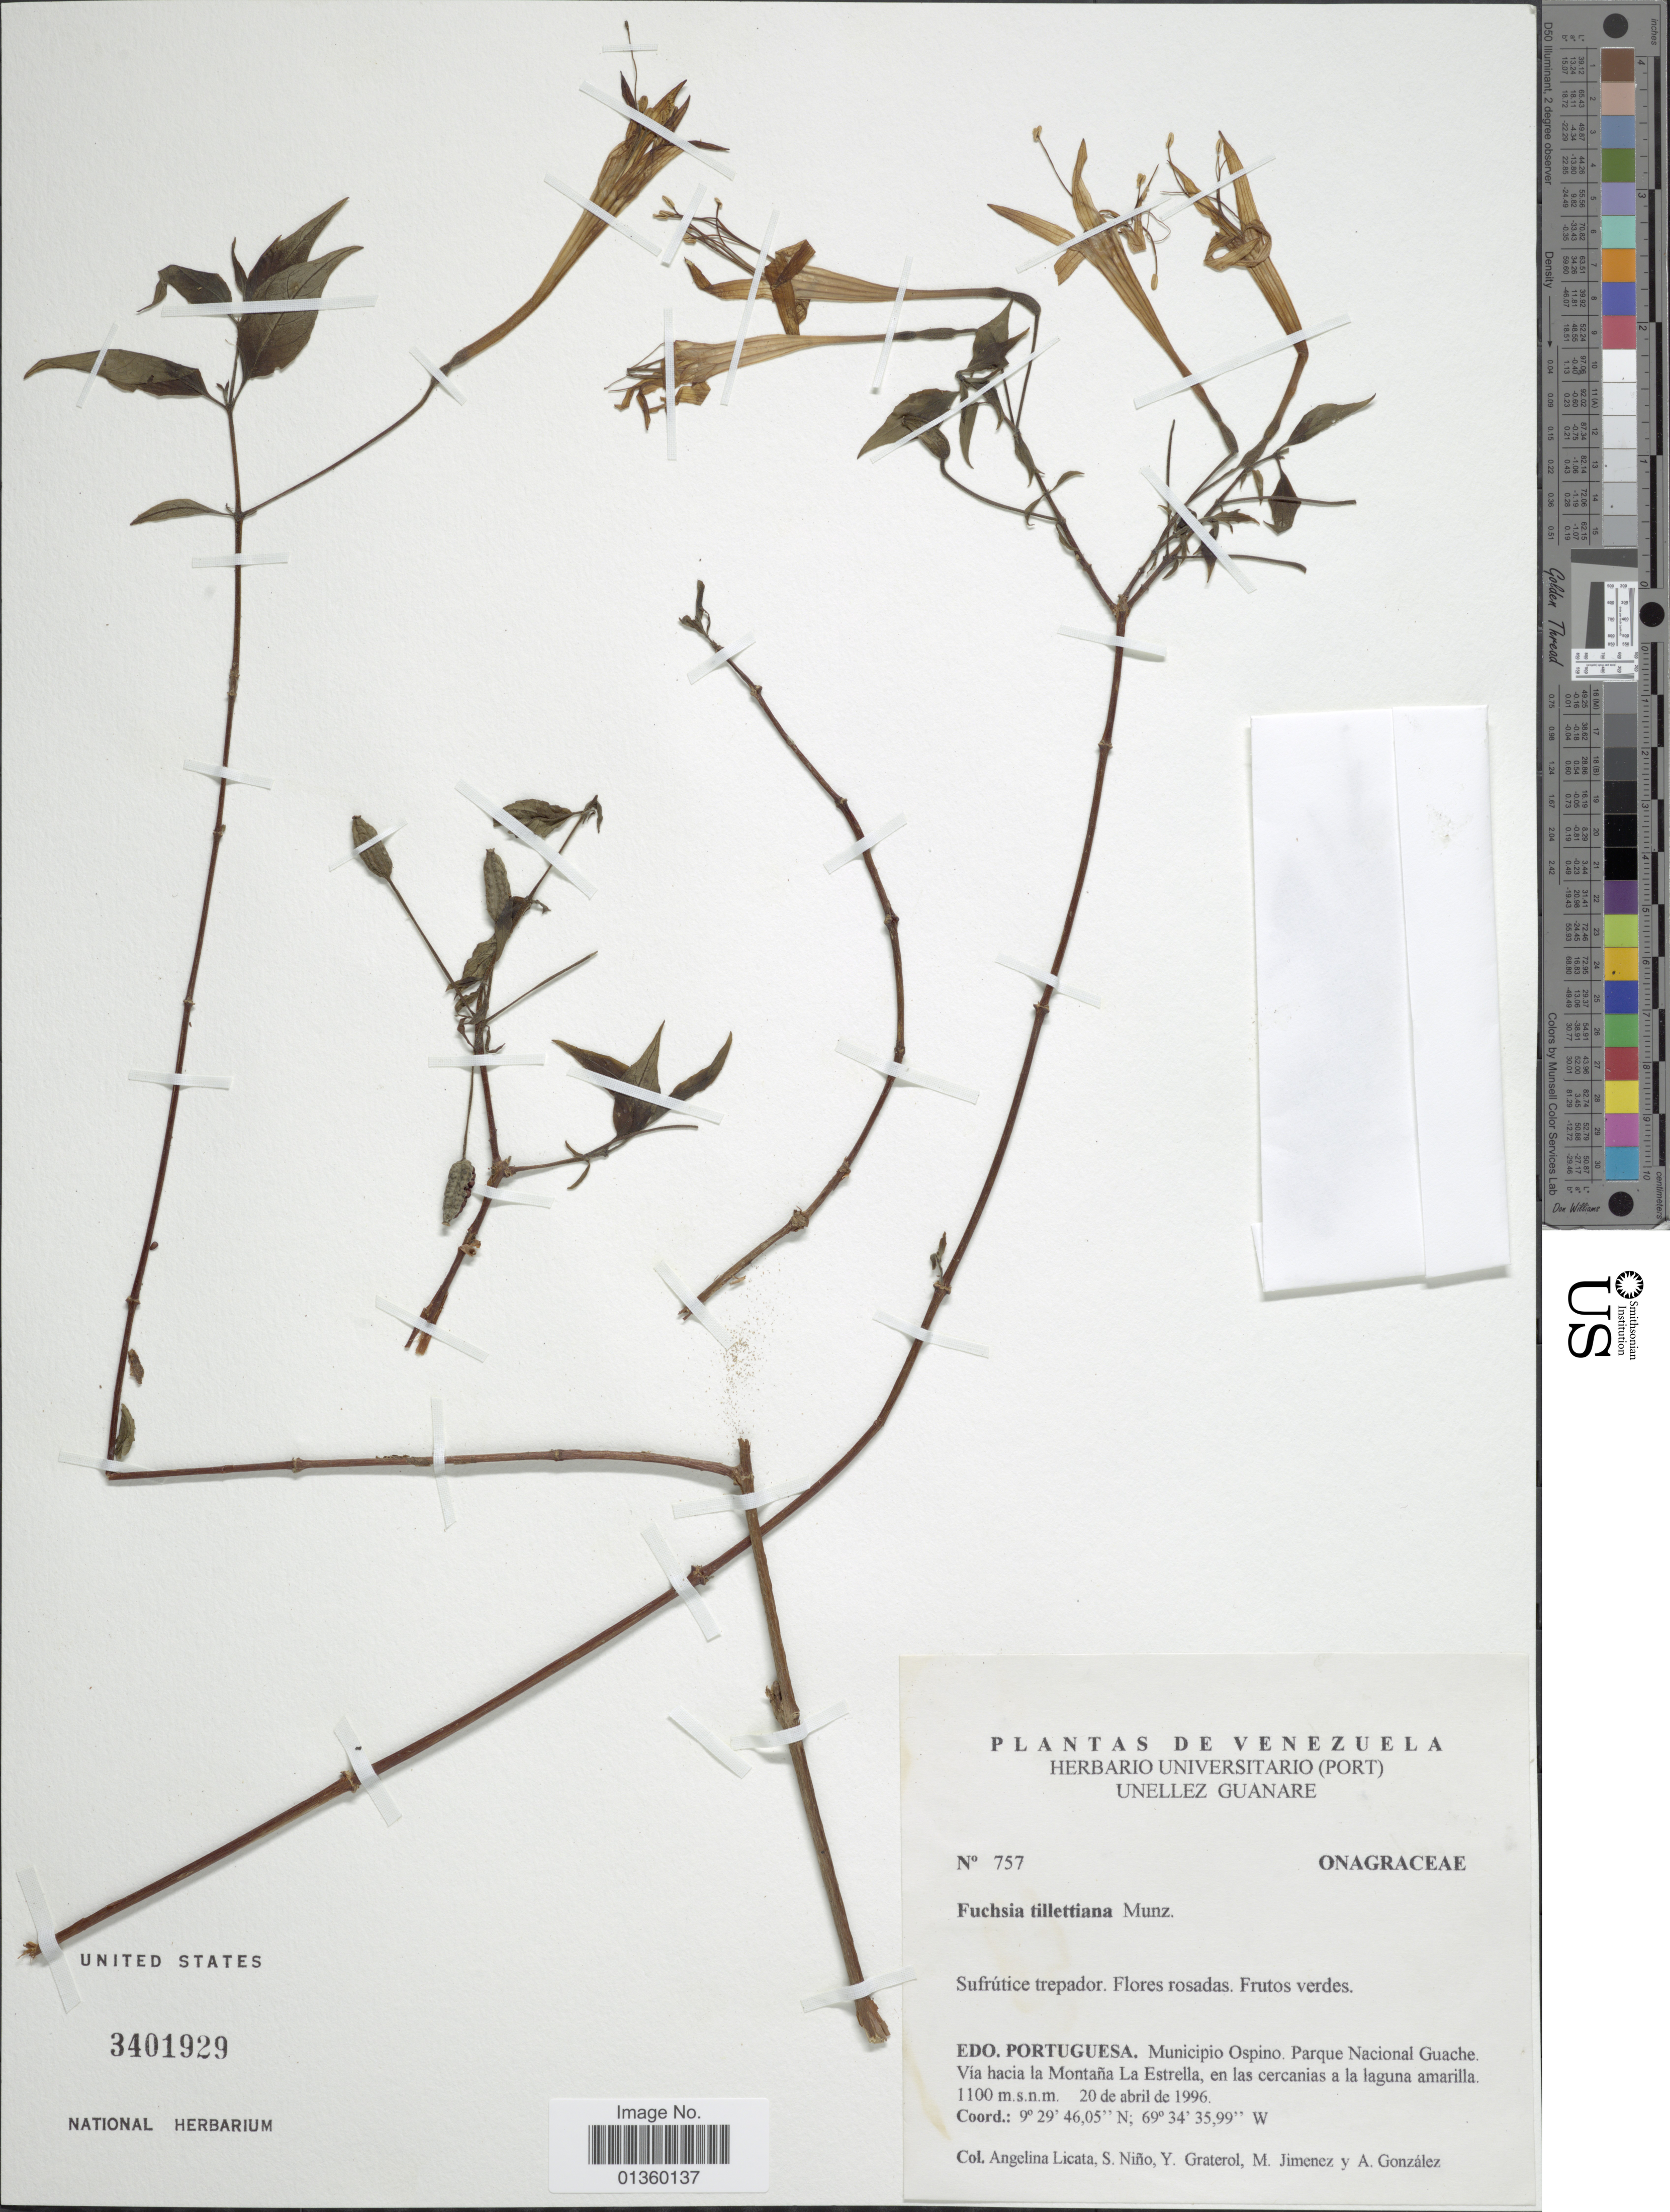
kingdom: Plantae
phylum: Tracheophyta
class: Magnoliopsida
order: Myrtales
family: Onagraceae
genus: Fuchsia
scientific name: Fuchsia tillettiana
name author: Munz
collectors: A. Licata, S. M. Niño, Y. Graterol, M. Jimenez & A. C. González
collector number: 757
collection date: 1996-04-20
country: Venezuela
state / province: Portuguesa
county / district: Ospino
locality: Parque Nacional Guache. Montaña La Estrella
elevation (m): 1100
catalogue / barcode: US 3401929